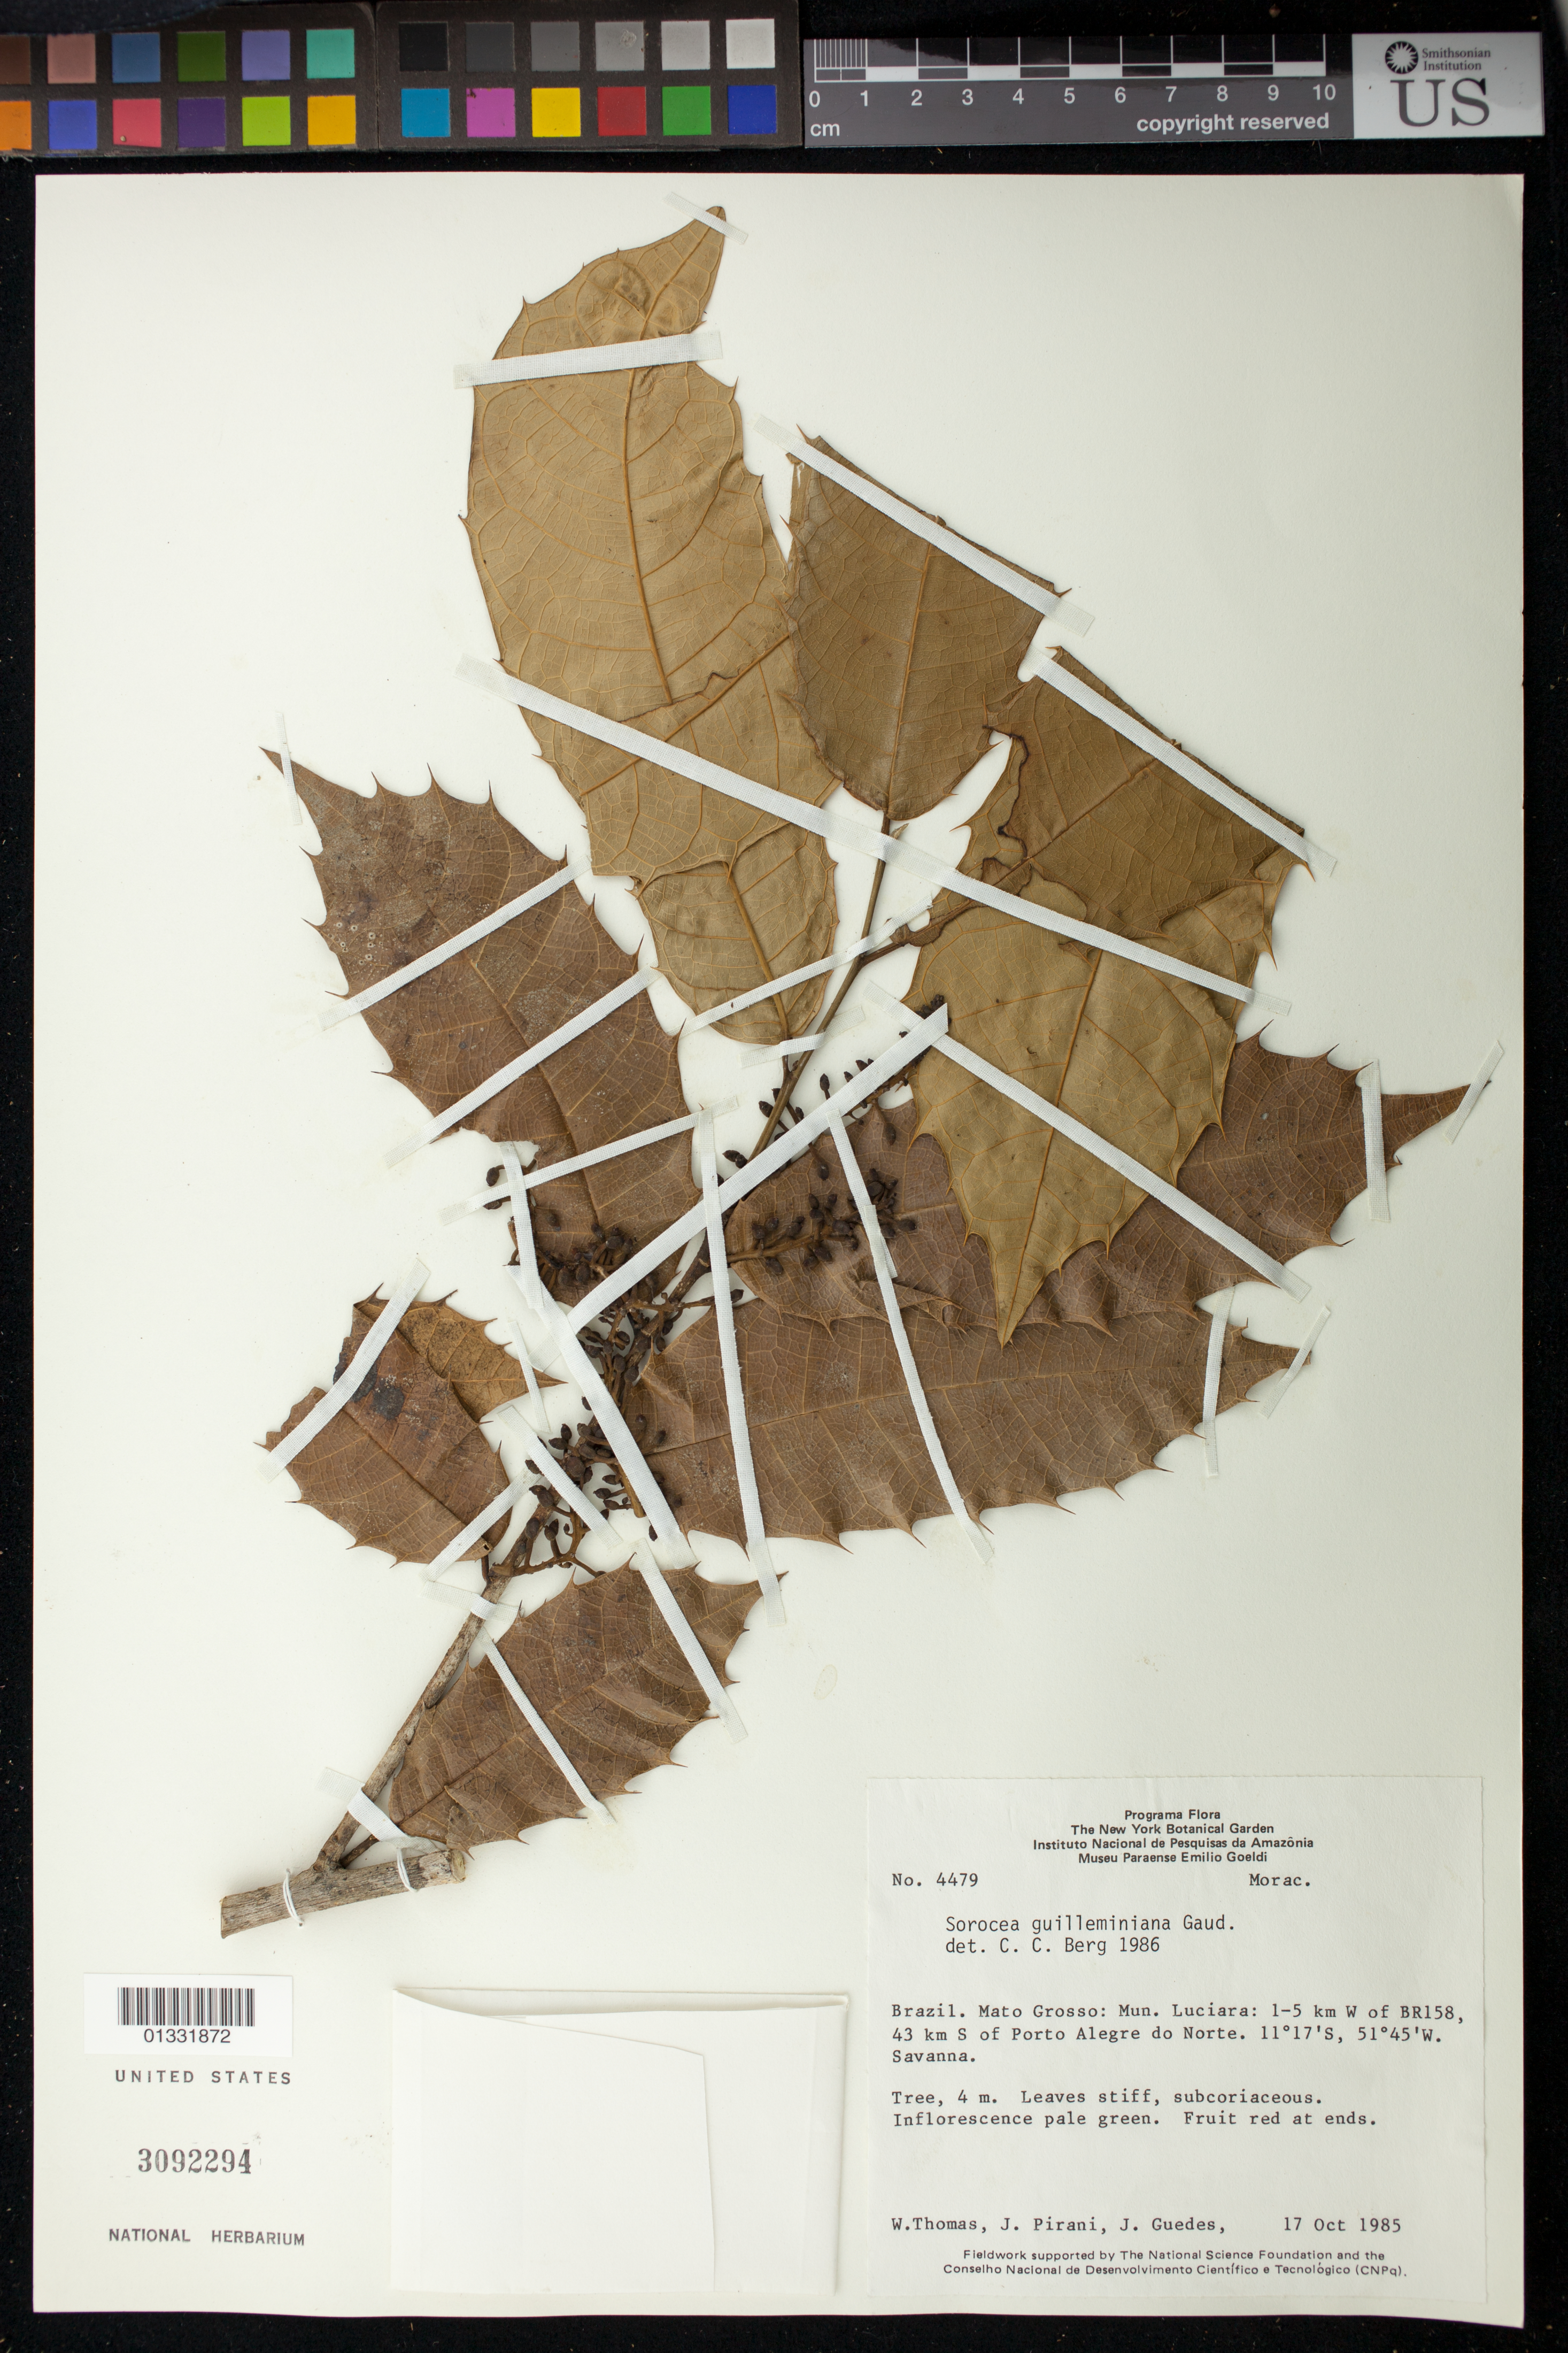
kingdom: Plantae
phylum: Tracheophyta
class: Magnoliopsida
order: Rosales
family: Moraceae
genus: Sorocea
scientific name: Sorocea guilleminiana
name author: Gaudich.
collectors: W. Thomas, J. R. Pirani & J. Guedes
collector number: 4479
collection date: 1985-10-17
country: Brazil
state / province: Mato Grosso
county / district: Luciara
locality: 1-5 km W of BR 158, 43 km S of Porto Alegre do Norte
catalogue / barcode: US 3092294